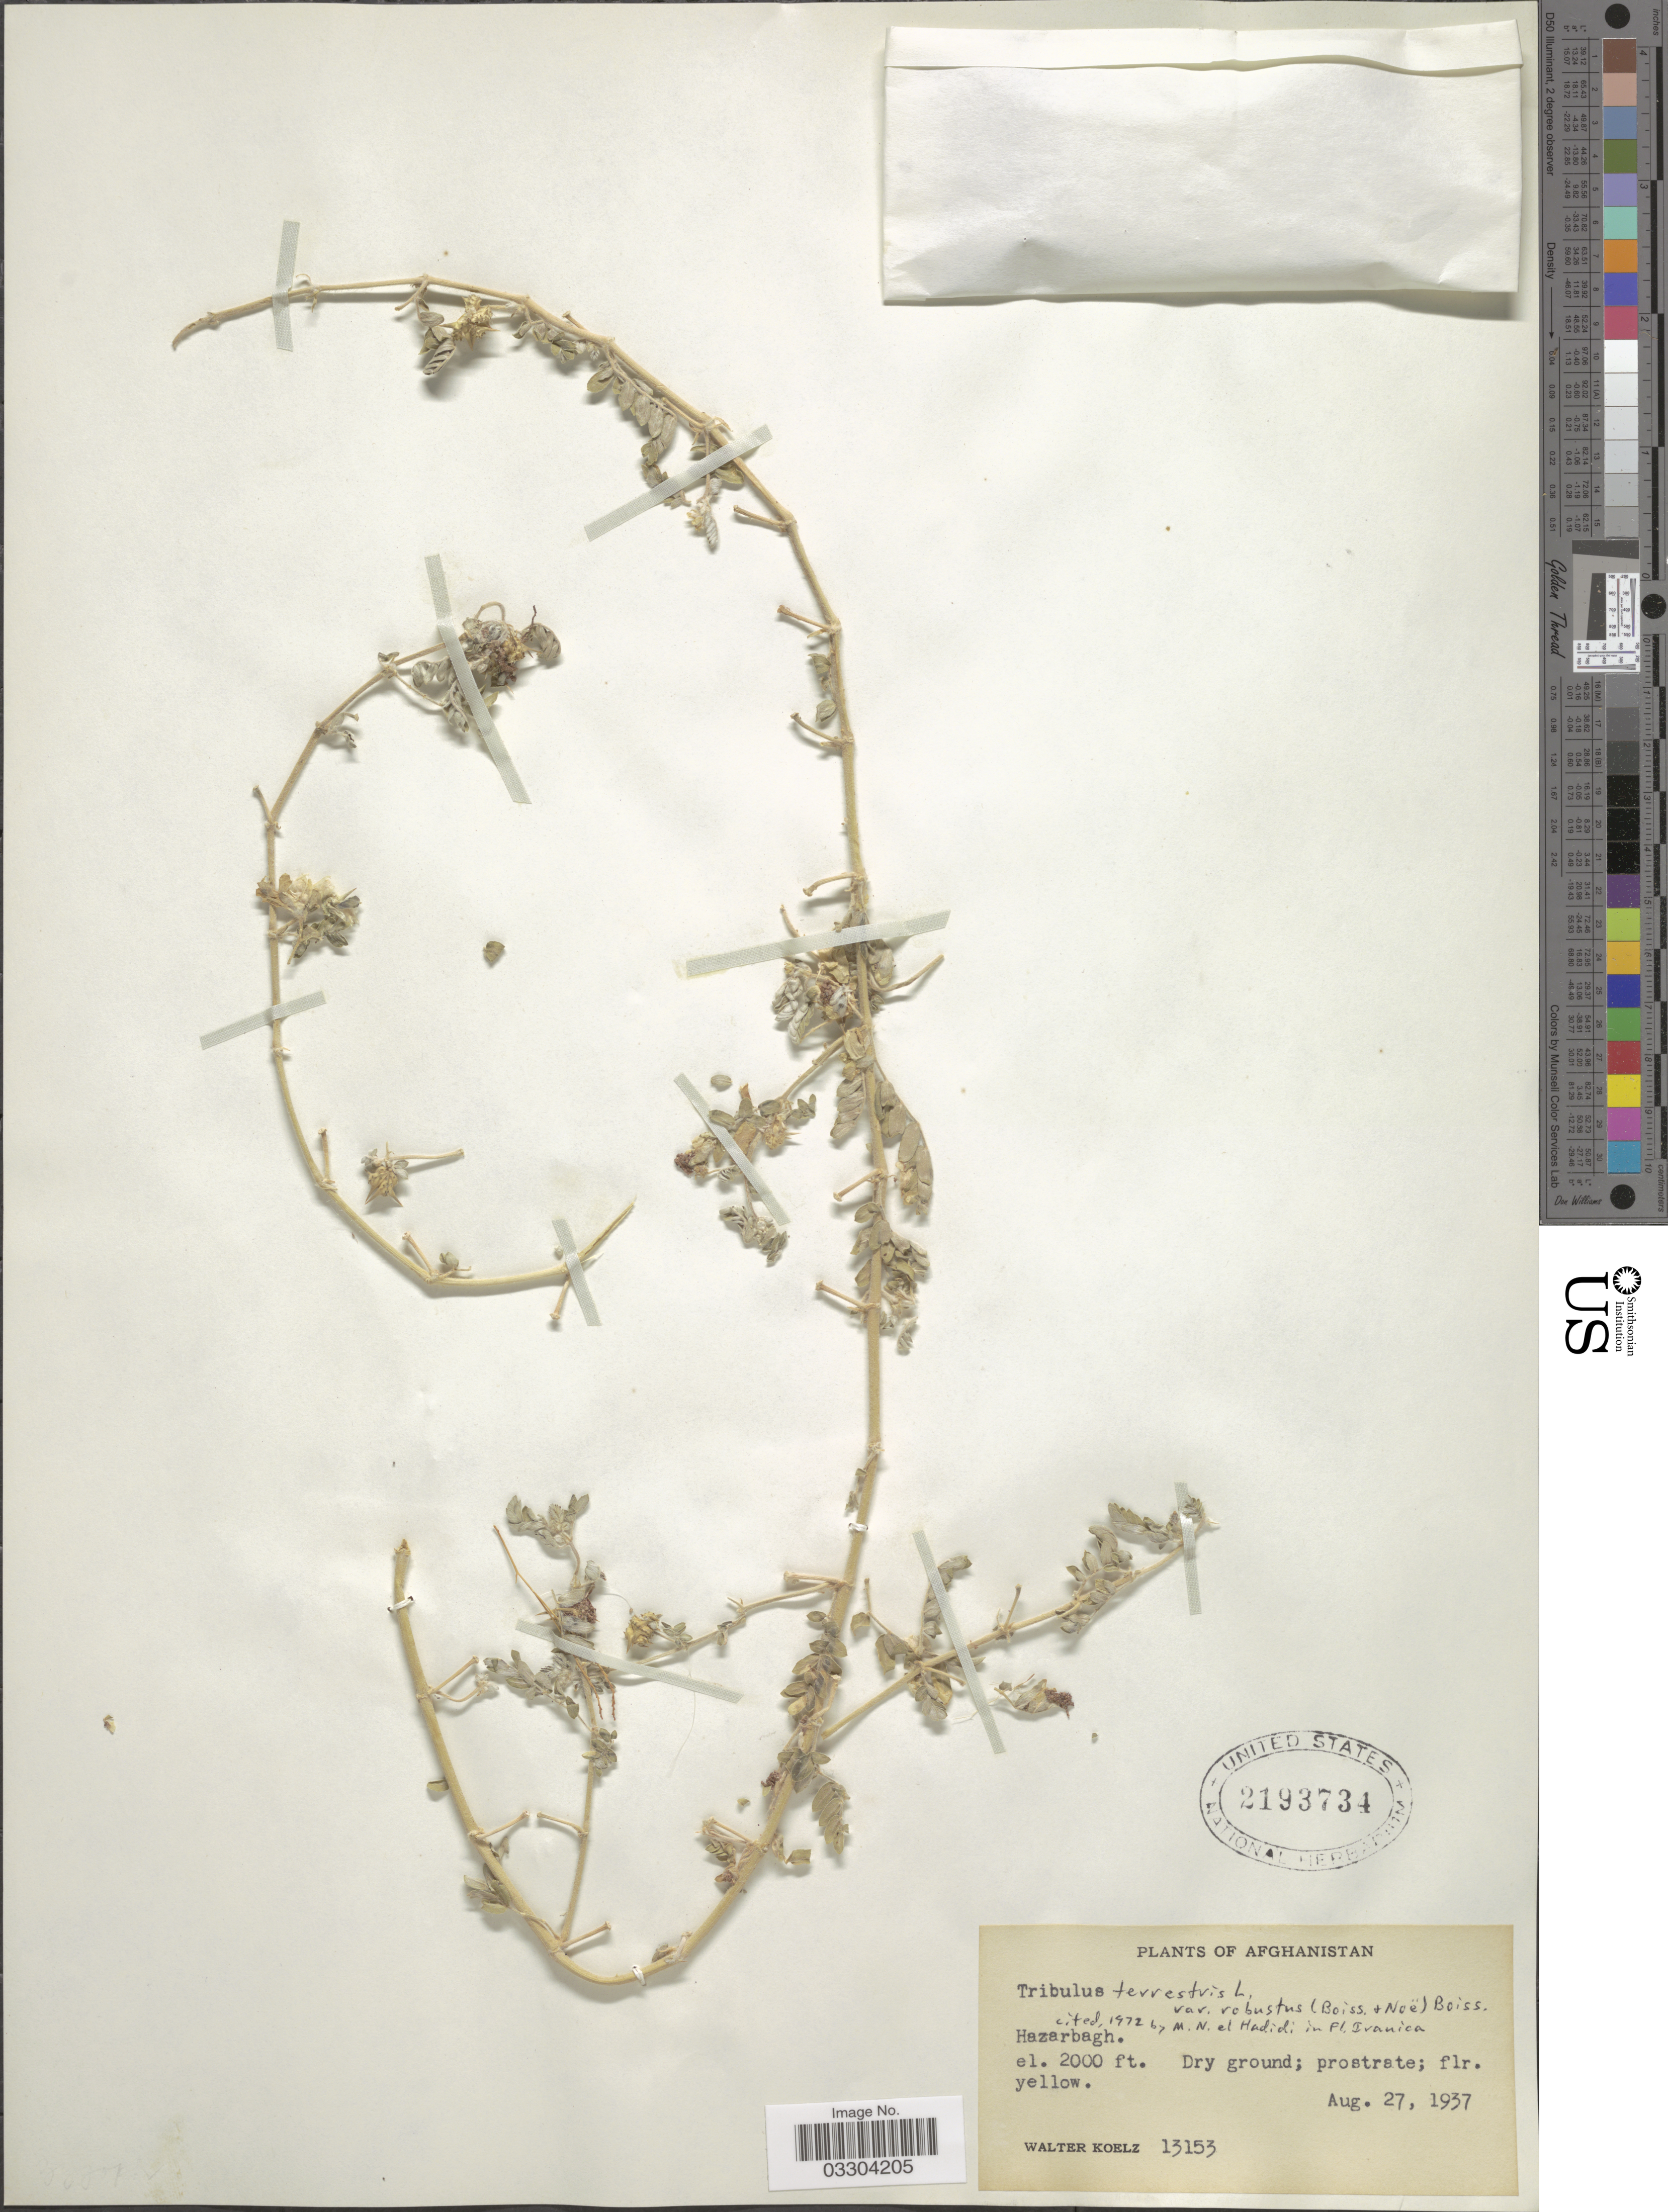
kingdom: Plantae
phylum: Tracheophyta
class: Magnoliopsida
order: Zygophyllales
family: Zygophyllaceae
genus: Tribulus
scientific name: Tribulus terrestris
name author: L.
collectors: W. N. Koelz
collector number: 13153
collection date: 1937-08-27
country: Afghanistan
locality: Hazarbagh.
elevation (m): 610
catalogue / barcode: US 2193734